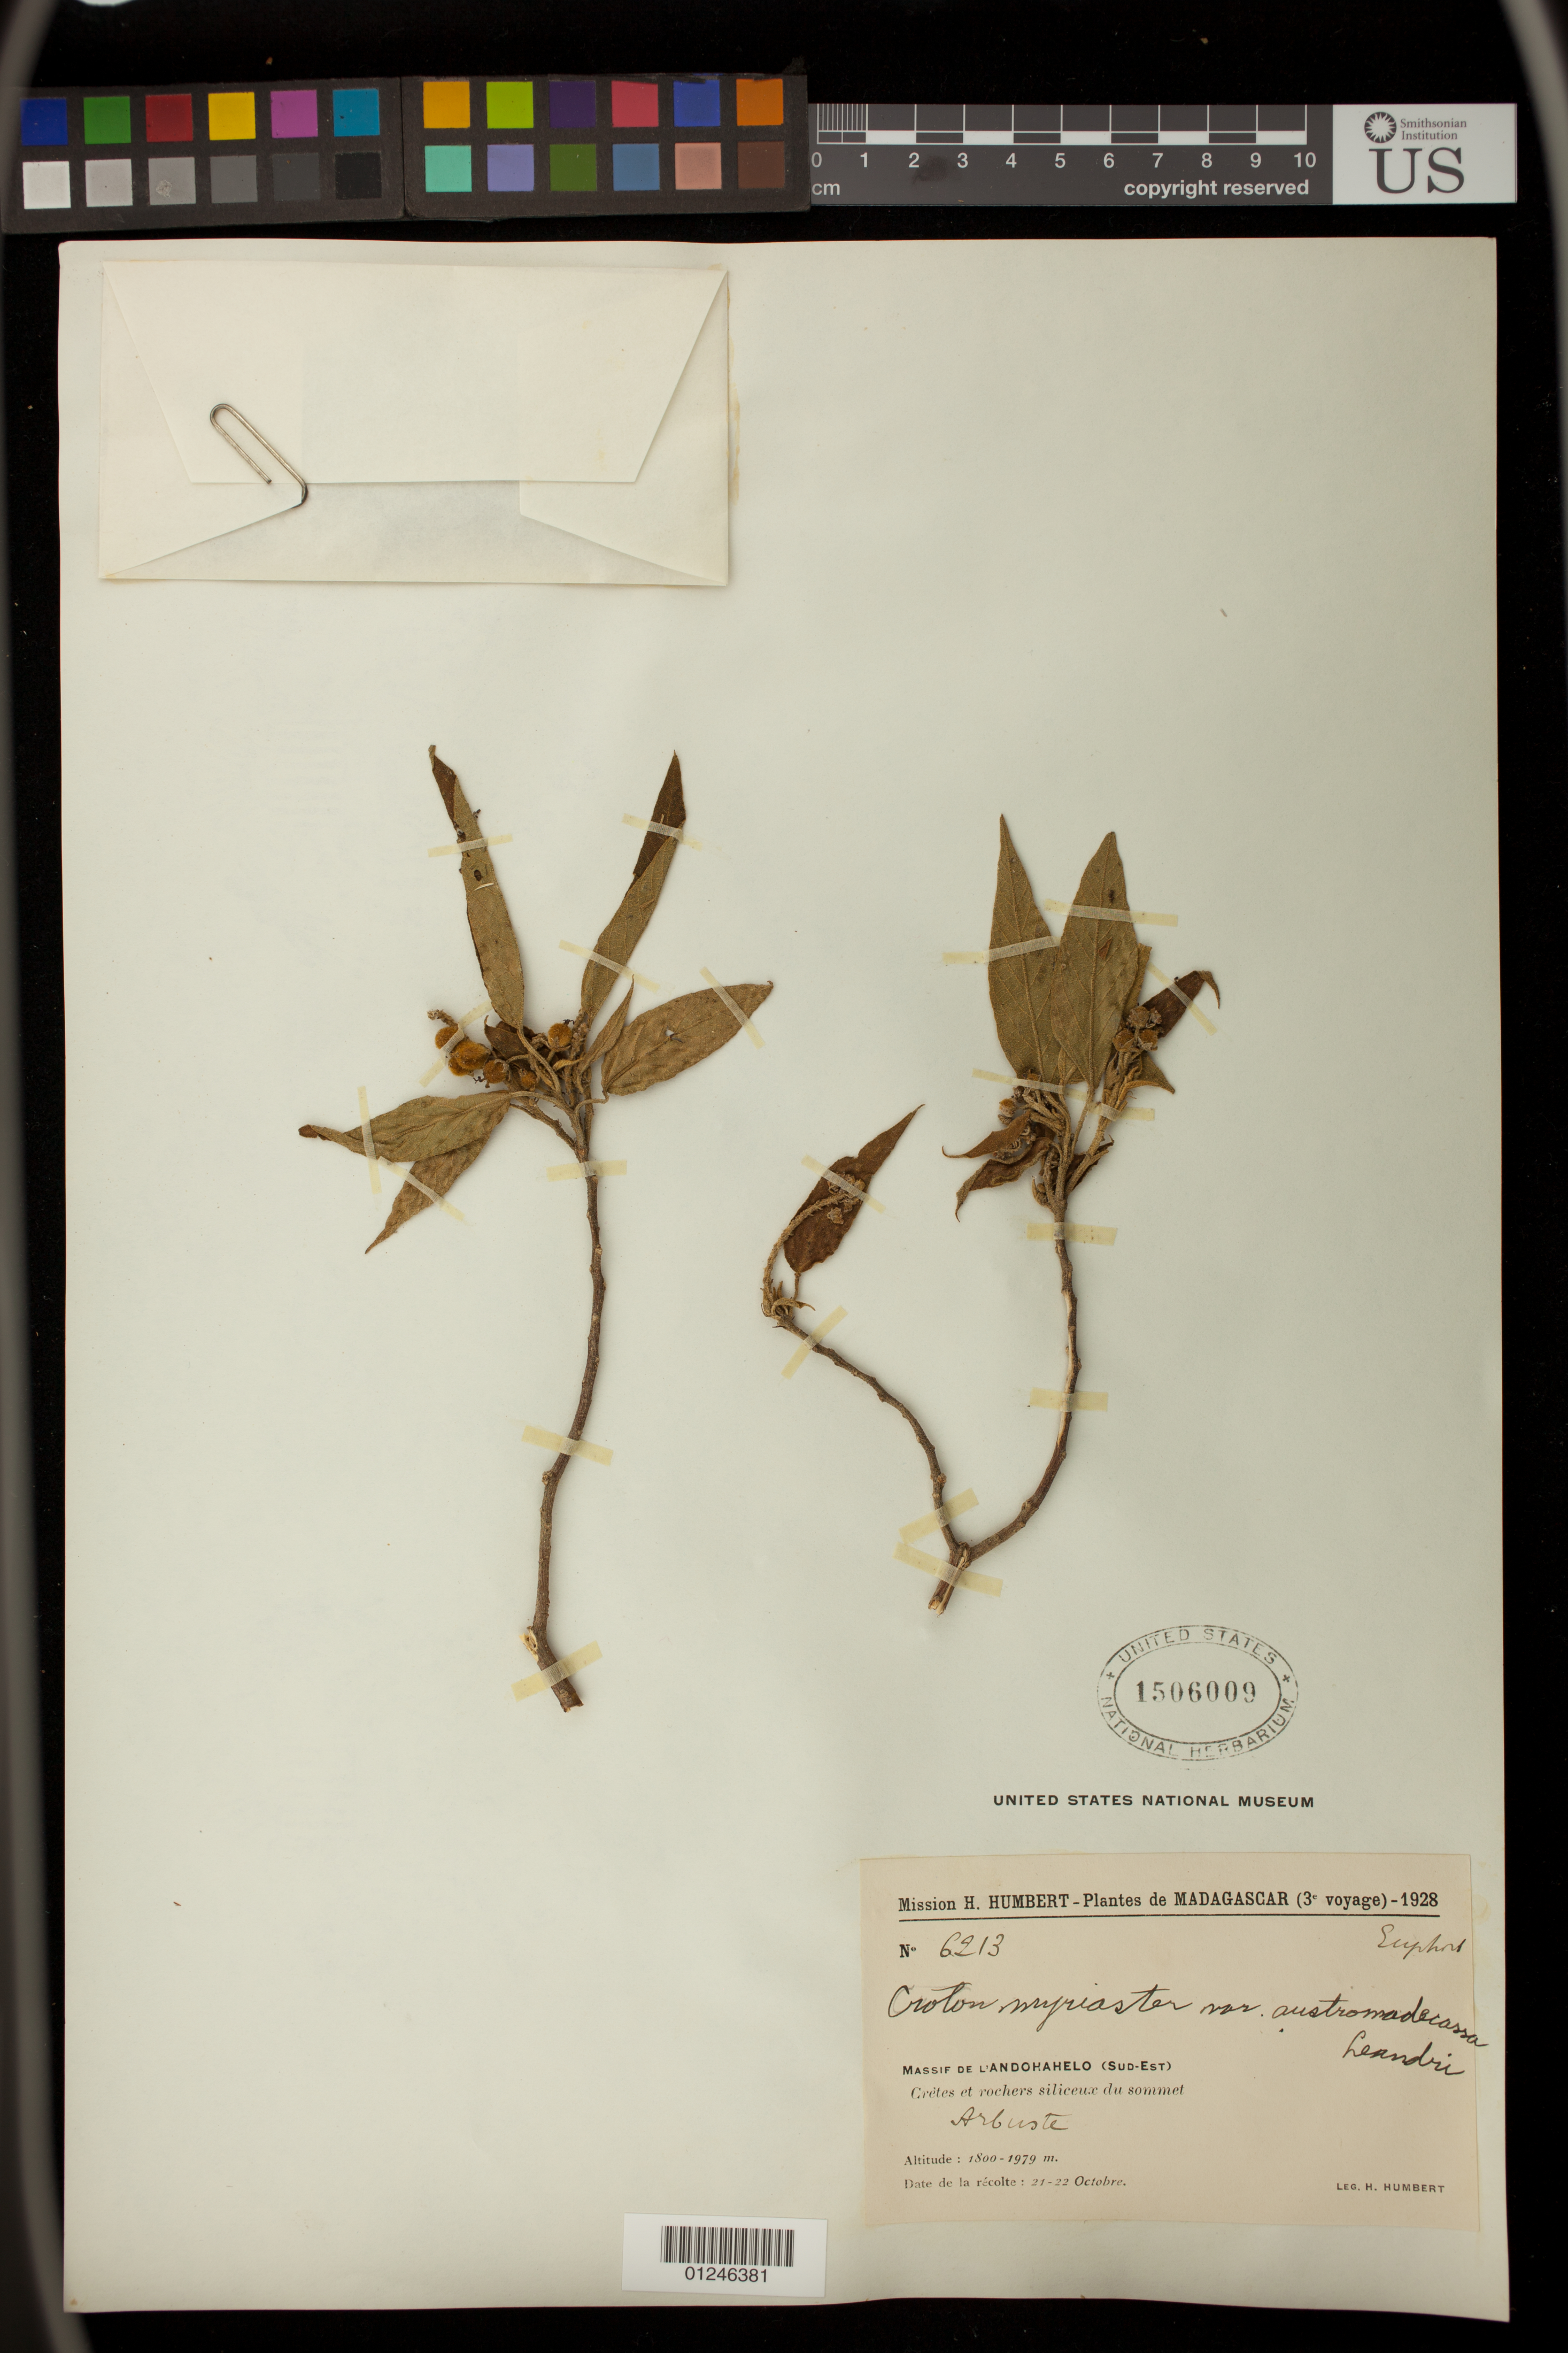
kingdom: Plantae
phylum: Tracheophyta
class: Magnoliopsida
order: Malpighiales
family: Euphorbiaceae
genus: Croton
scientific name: Croton myriaster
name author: Baker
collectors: H. Humbert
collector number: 6213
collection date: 1928-10-21/1928-10-22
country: Madagascar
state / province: Anosy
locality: Southeast Point. Massif de l'Andohahelo (Sud-Est)Cretes et rochers siliceux du sommet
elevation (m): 1800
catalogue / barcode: US 1506009